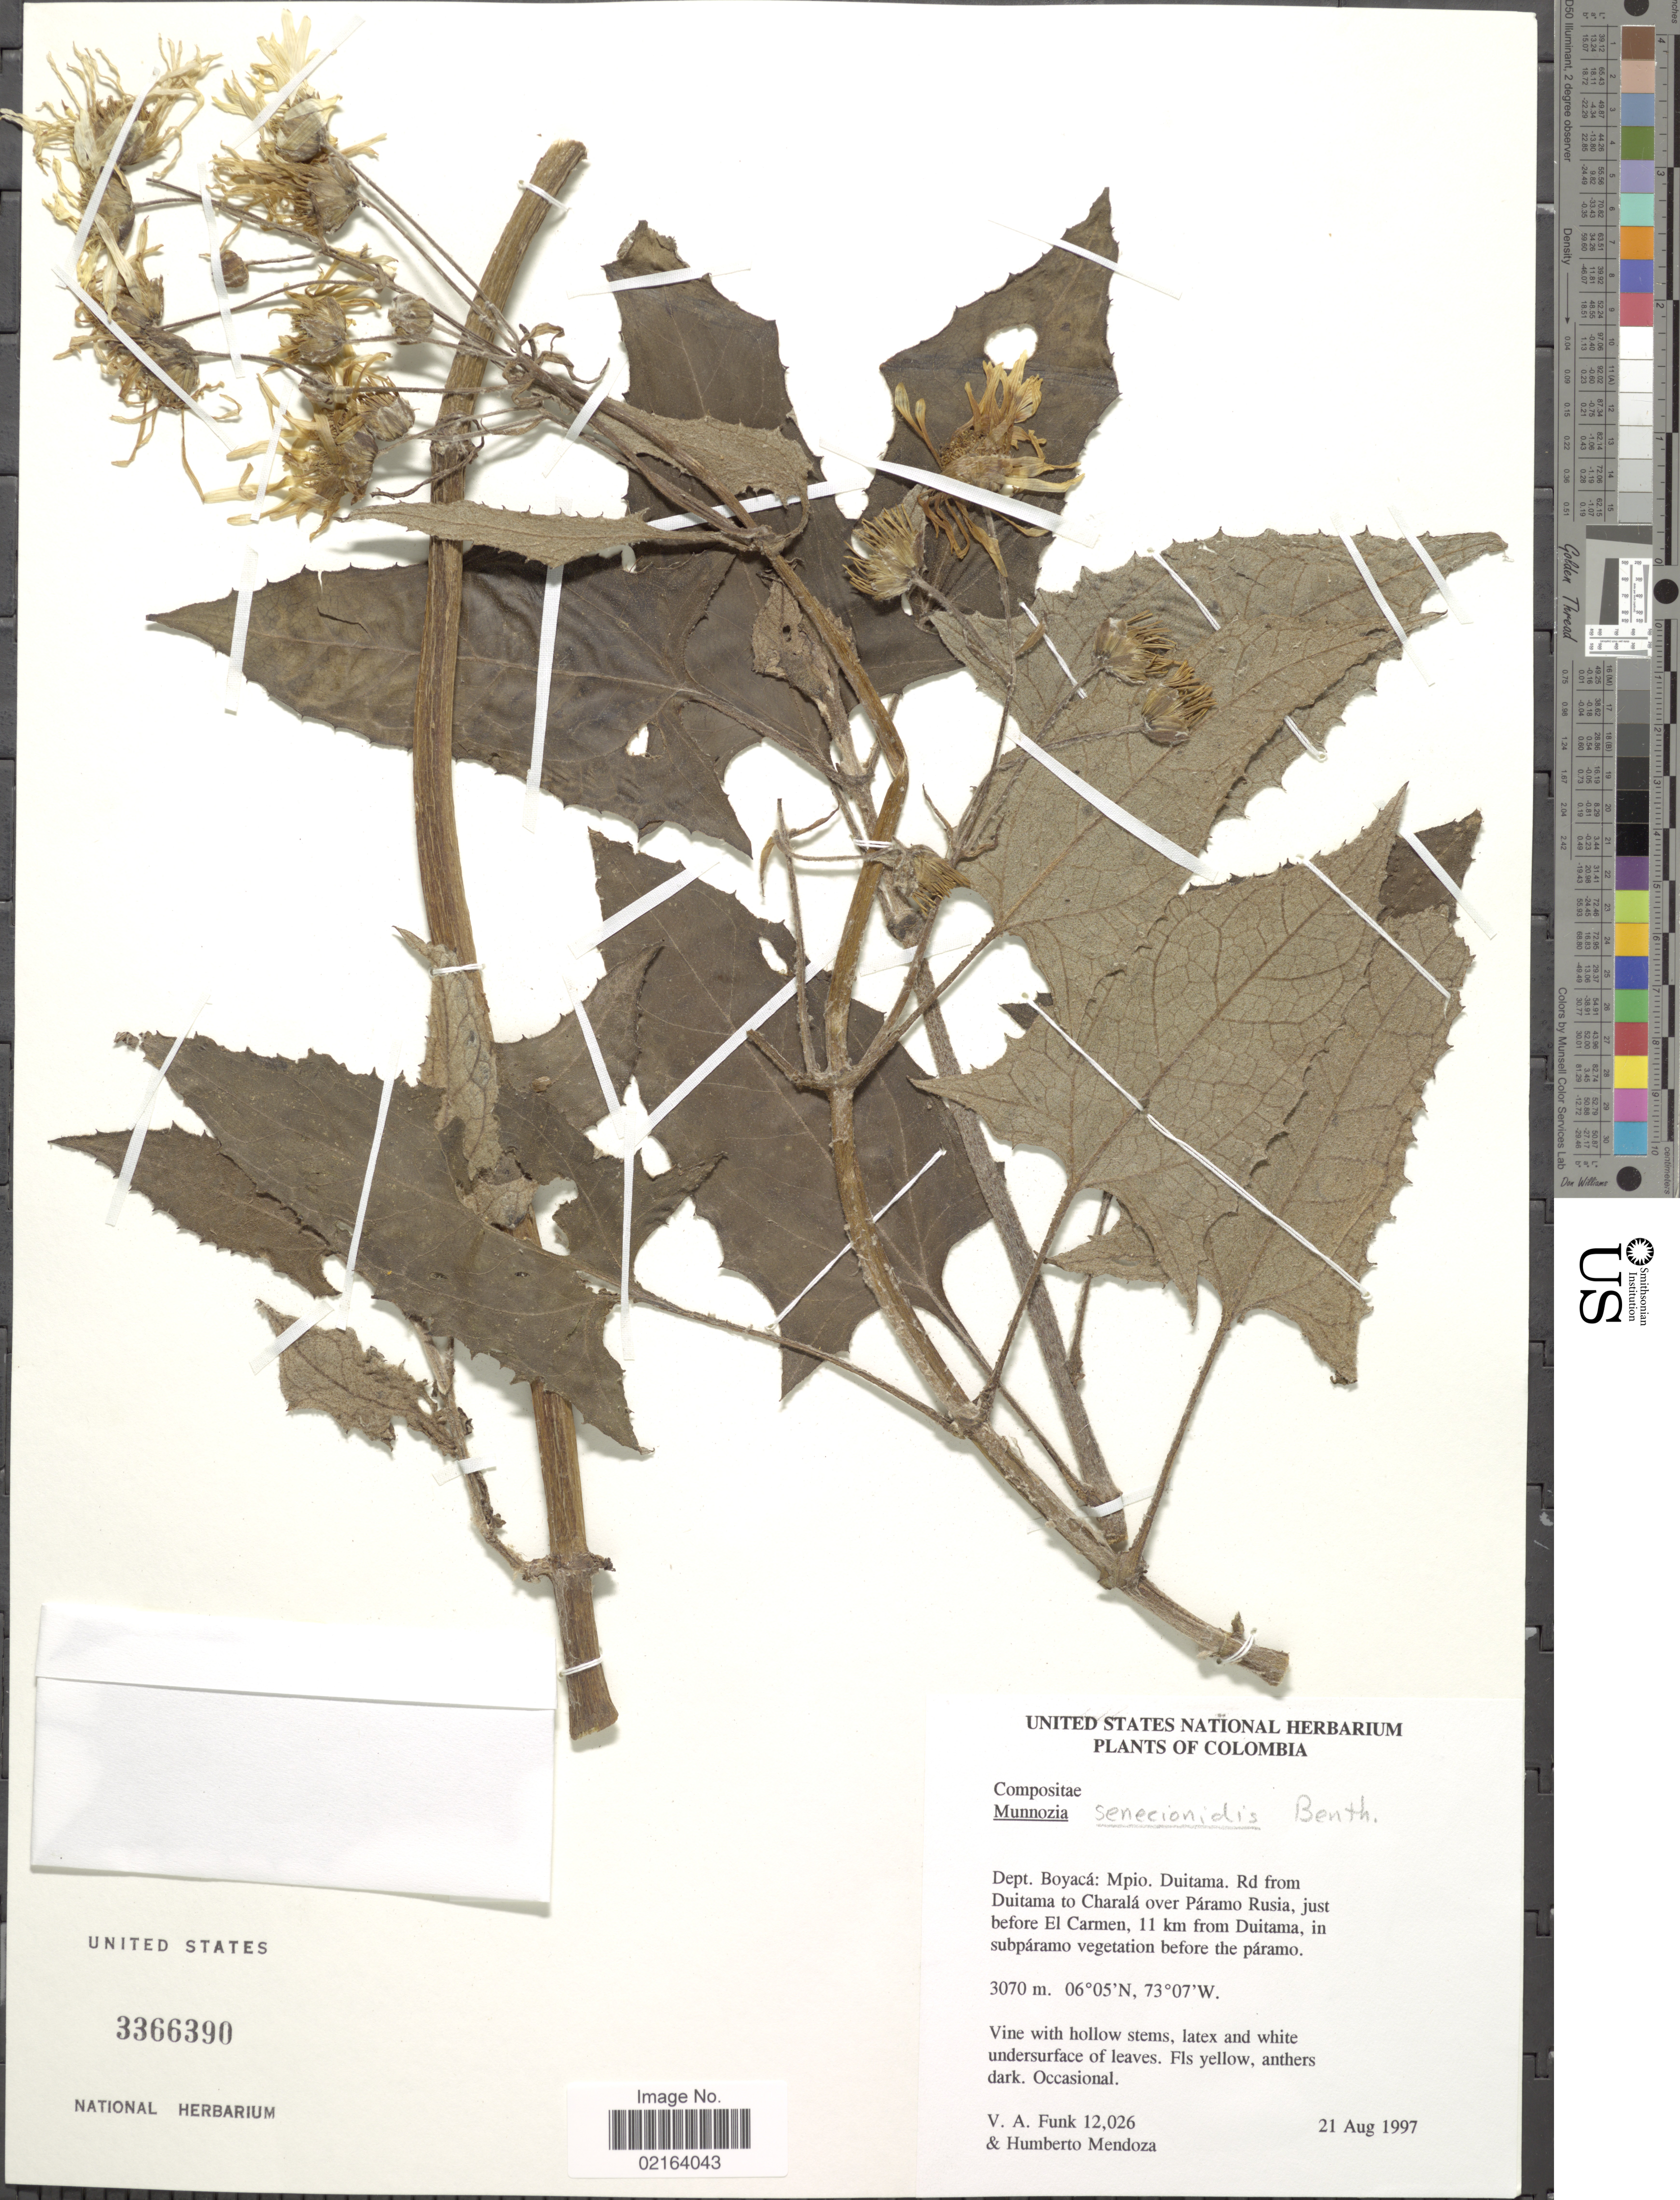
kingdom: Plantae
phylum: Tracheophyta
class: Magnoliopsida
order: Asterales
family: Asteraceae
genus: Munnozia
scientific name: Munnozia senecionidis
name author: Benth.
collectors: V. Funk & H. Mendoza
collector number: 12026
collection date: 1997-08-21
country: Colombia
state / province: Boyacá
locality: Dept. Boyaca: Mpio. Duitama, Rd from Duitama to Charala over Paramo Rusia, just before El Carmen, 11 km from Duitama, in subparamo vegetation before the paramo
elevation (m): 3070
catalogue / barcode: US 3366390